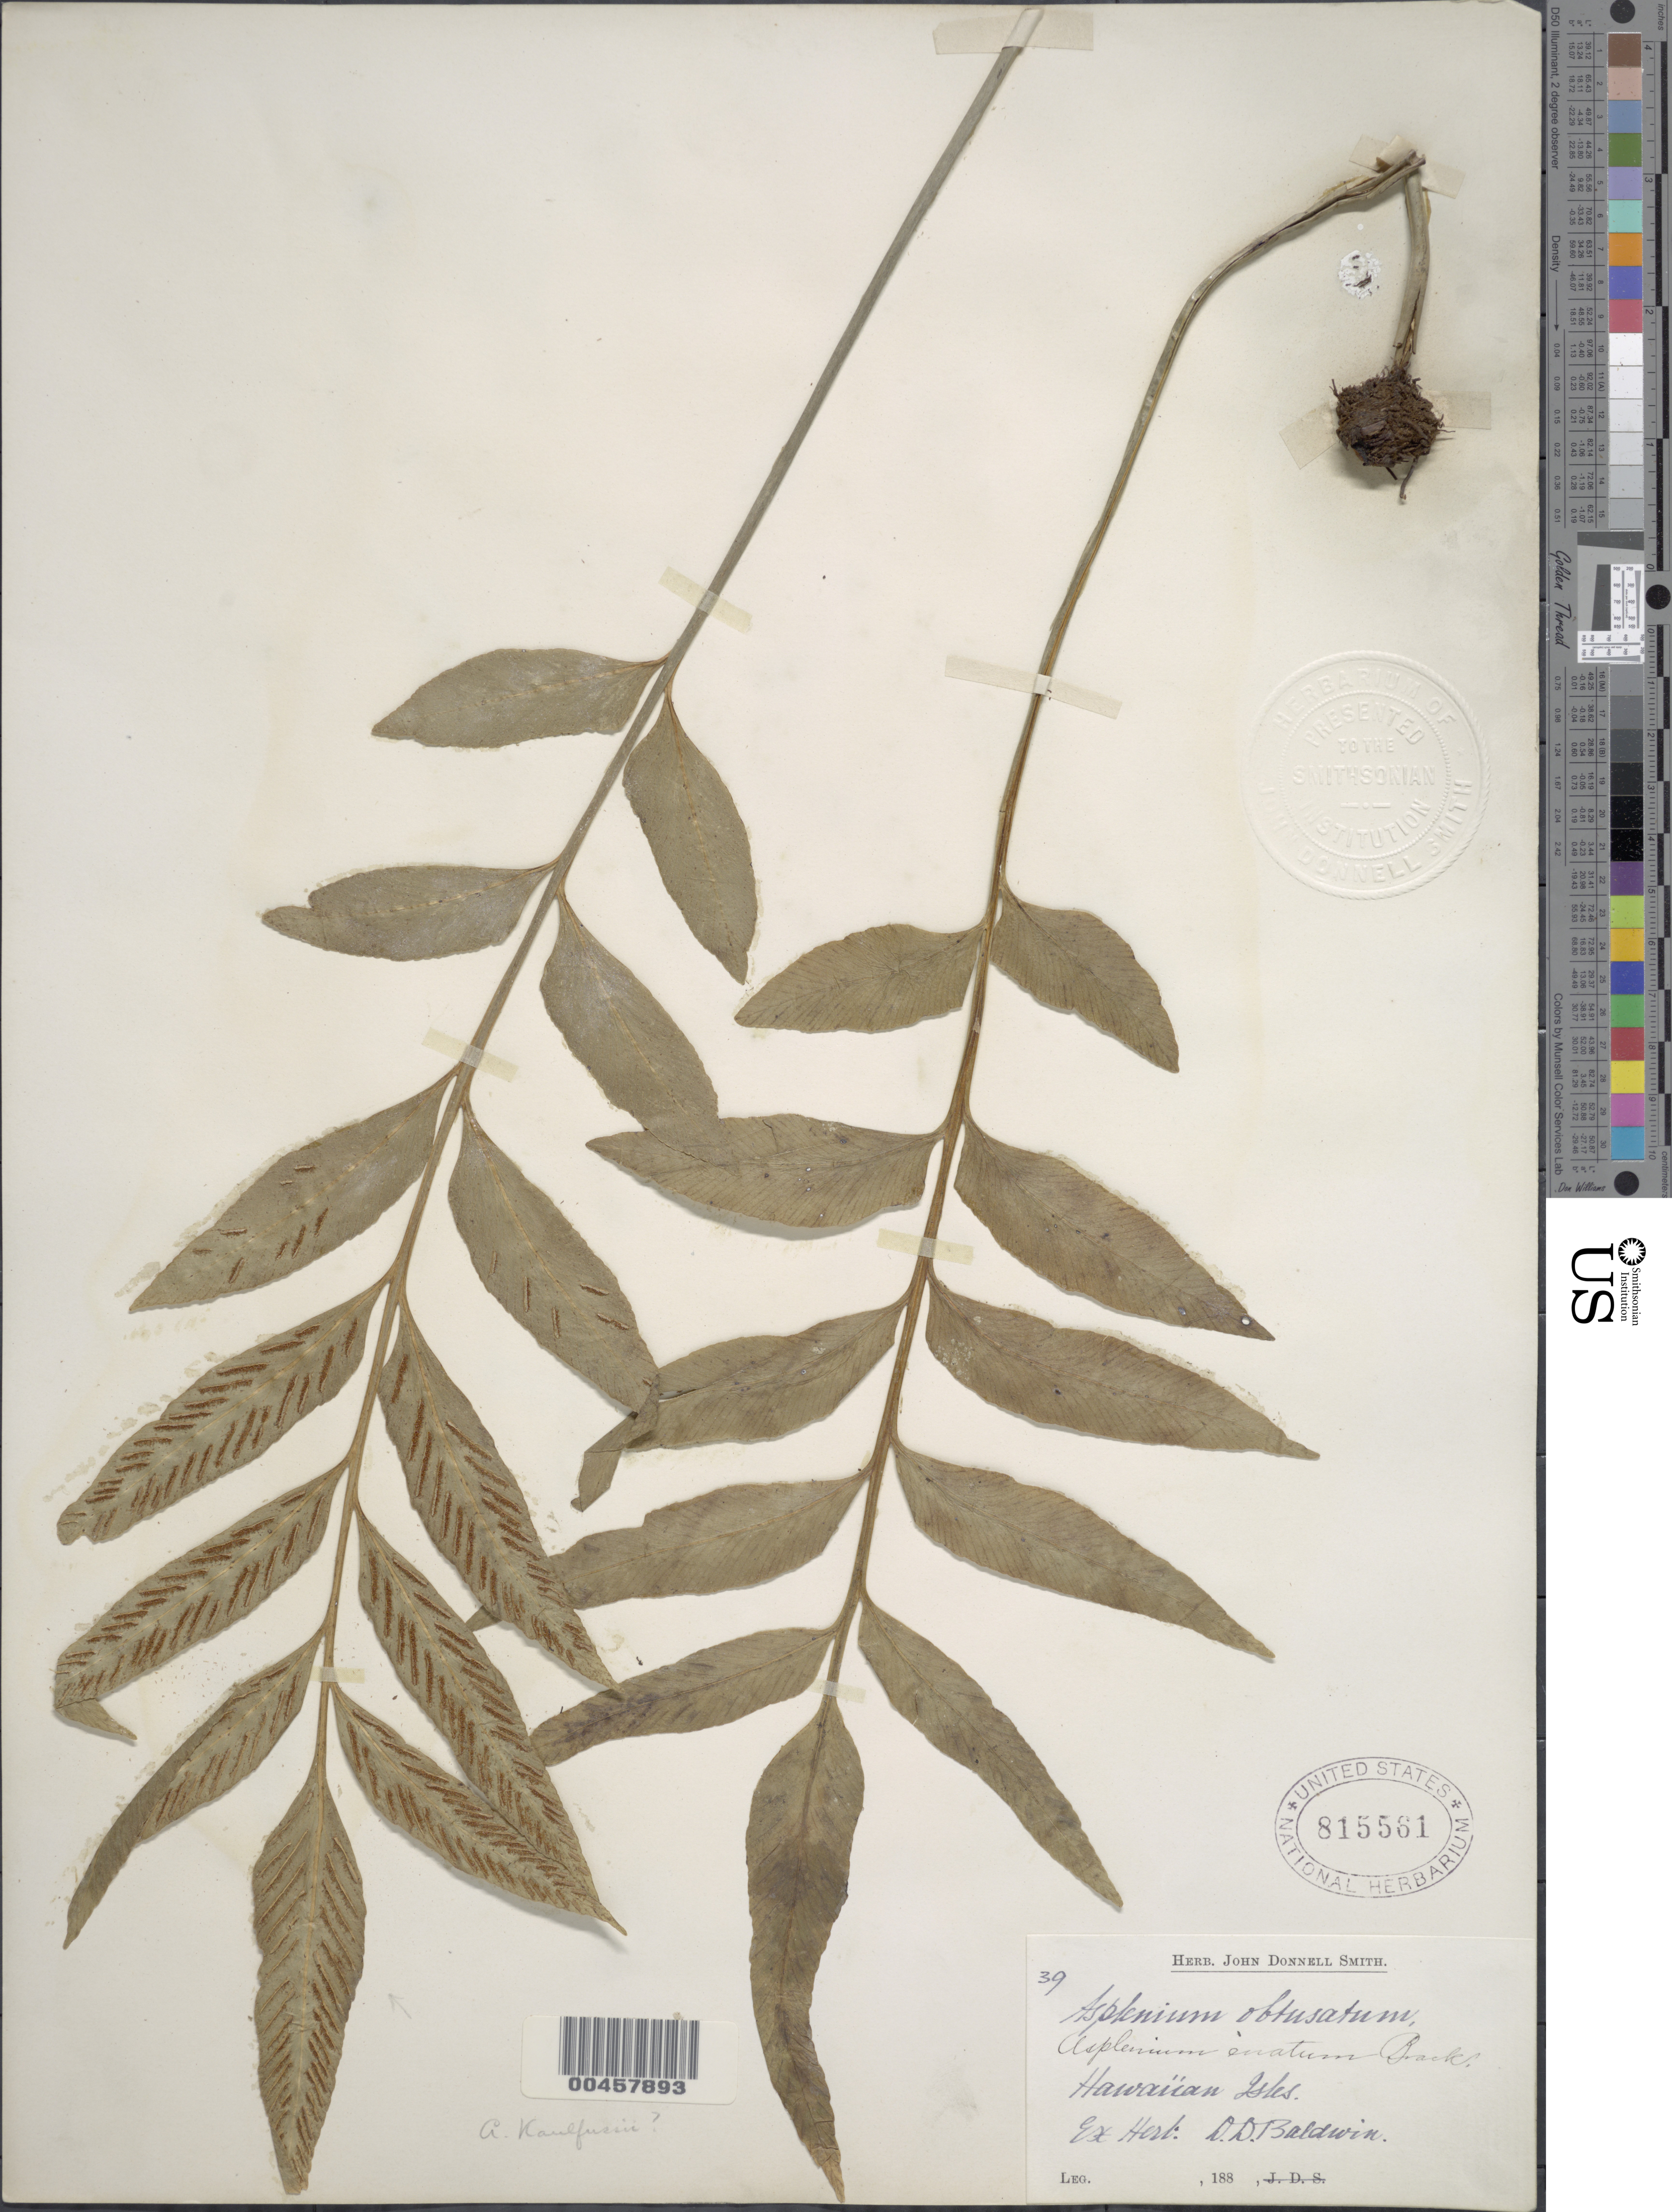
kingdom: Plantae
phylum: Tracheophyta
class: Polypodiopsida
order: Polypodiales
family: Aspleniaceae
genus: Asplenium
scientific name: Asplenium kaulfussii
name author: Schltdl.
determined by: Wagner, W. L., (BOT), Smithsonian Institution - National Museum of Natural History (UNITED STATES)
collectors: D. Baldwin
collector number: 39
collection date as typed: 188-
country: United States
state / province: Hawaii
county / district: Hawaii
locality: Hawaiian Isles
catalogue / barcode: US 815561